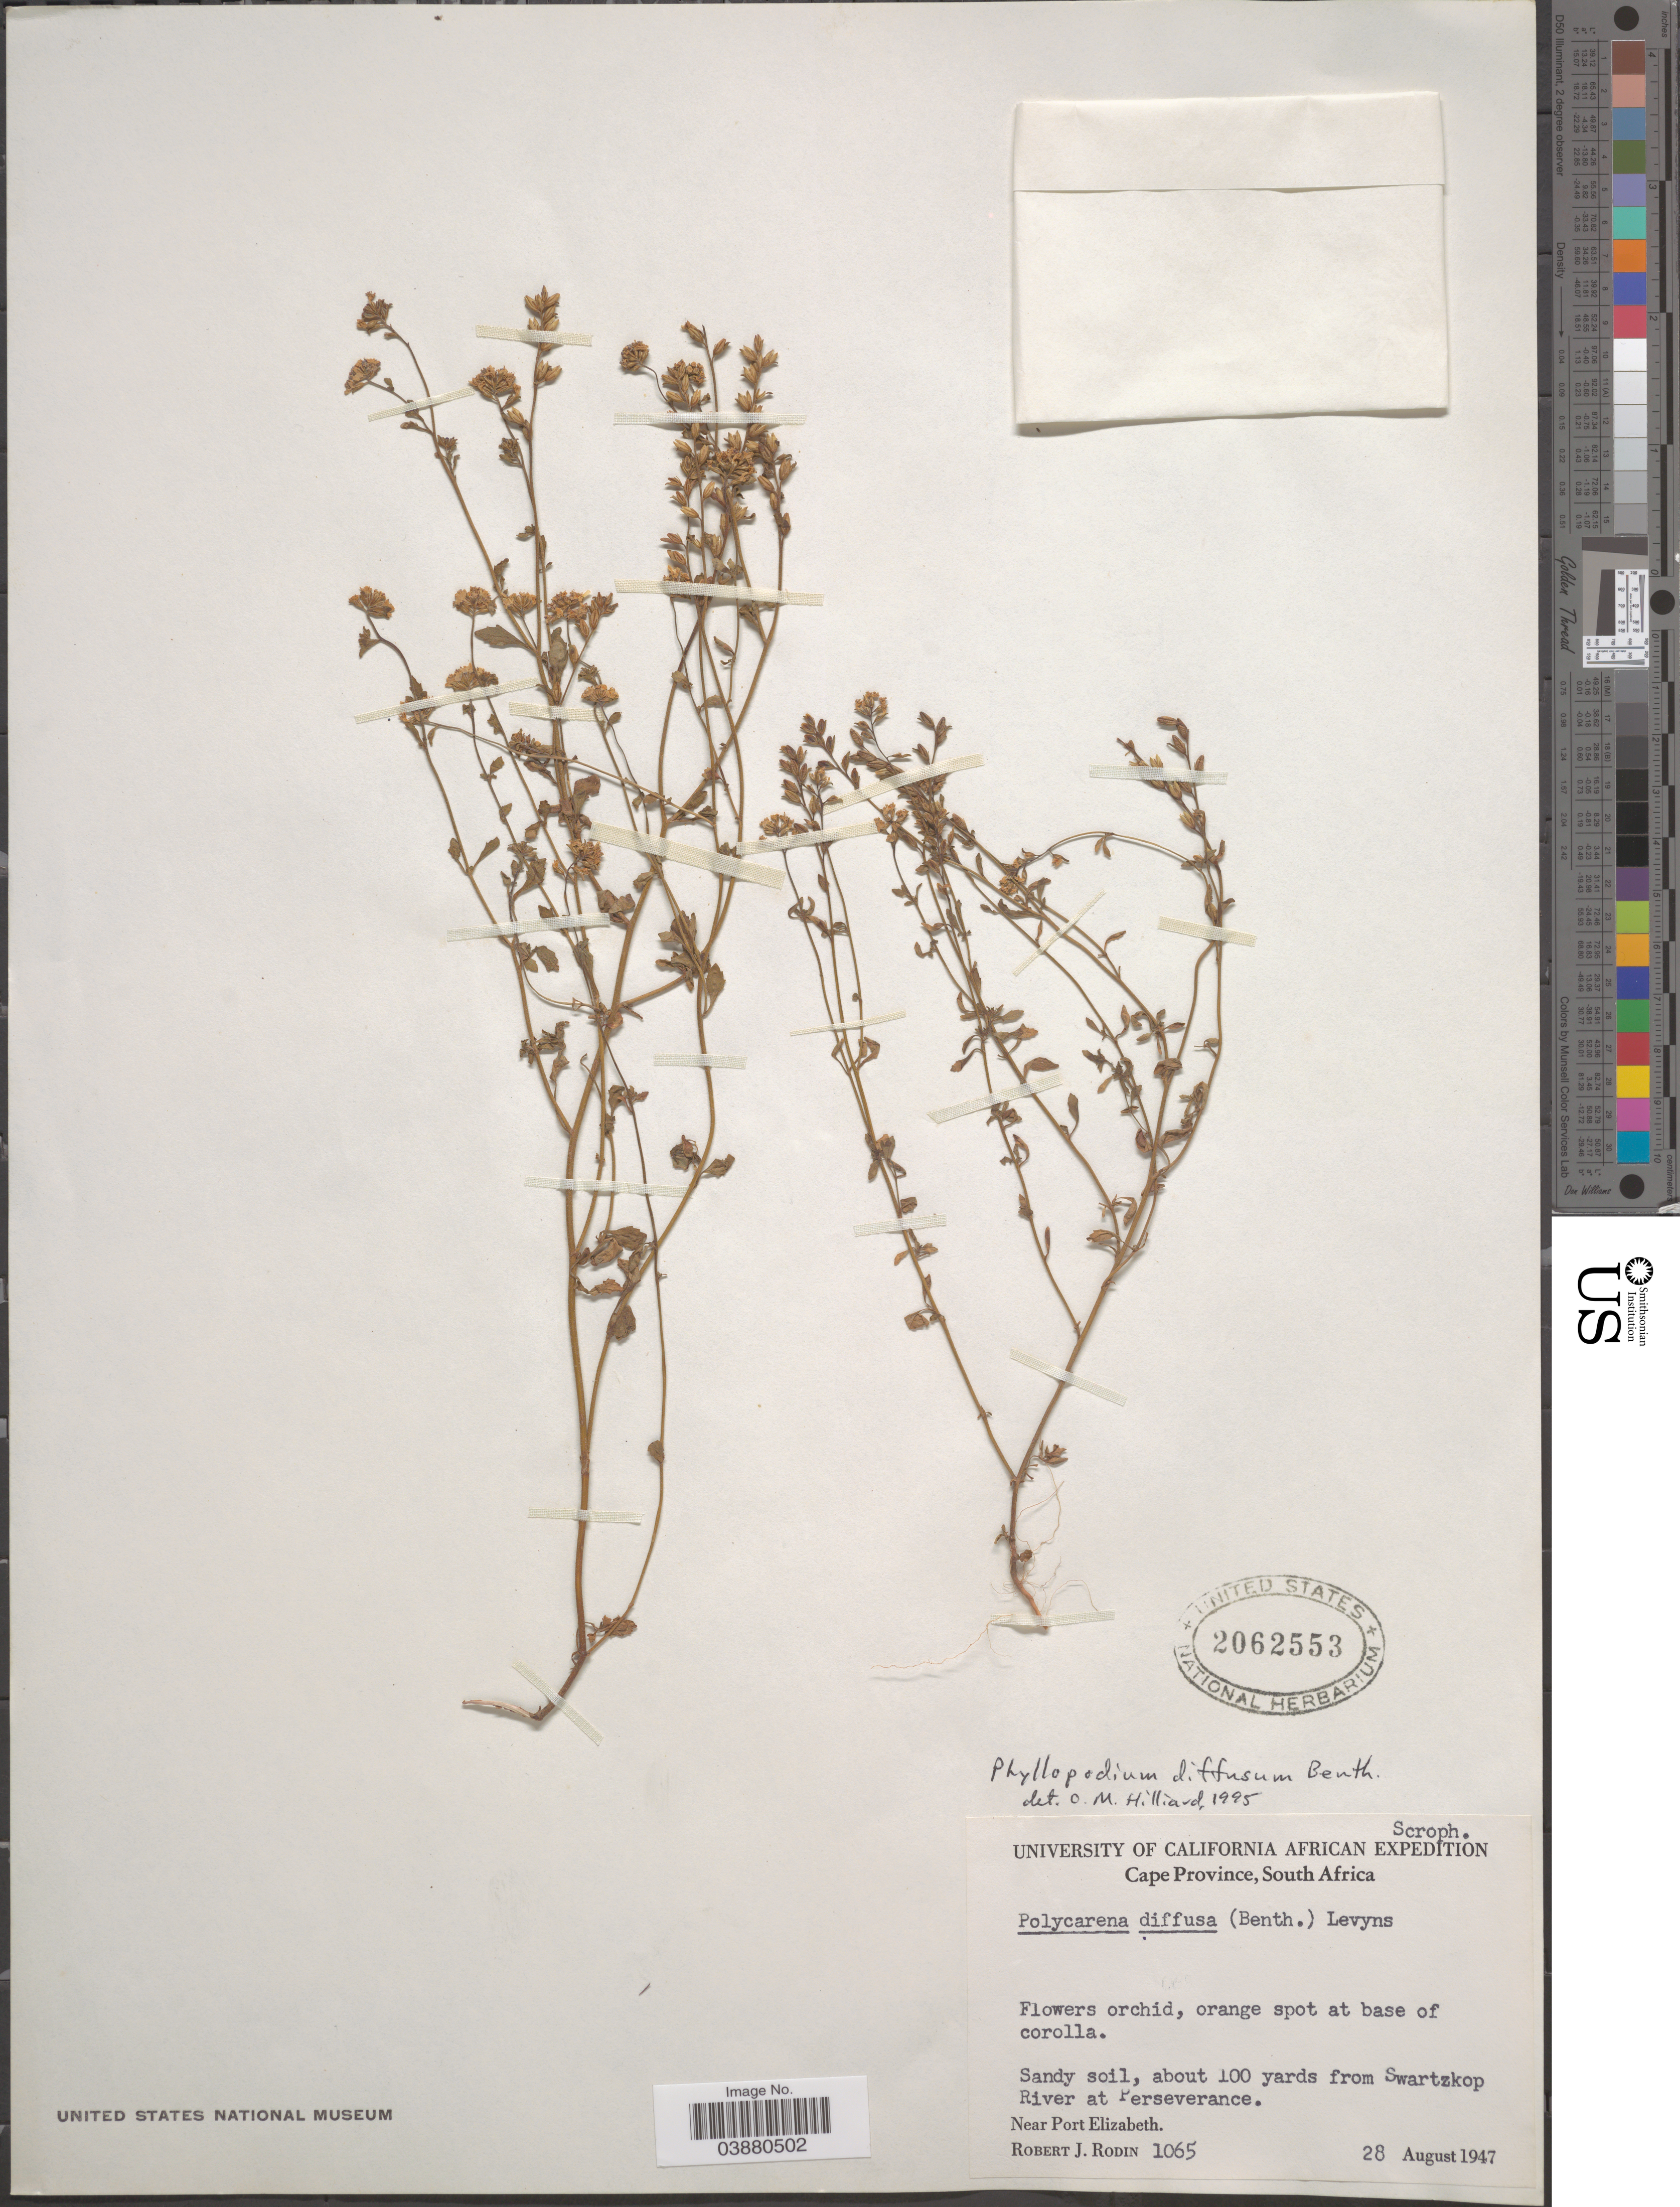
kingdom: Plantae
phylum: Tracheophyta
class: Magnoliopsida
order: Lamiales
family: Scrophulariaceae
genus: Phyllopodium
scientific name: Phyllopodium diffusum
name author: Benth.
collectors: R. J. Rodin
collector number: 1065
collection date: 1947-08-28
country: South Africa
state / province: Eastern Cape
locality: About 100 yards from Swartzkop River at Perseverance. Near Port Elizabeth.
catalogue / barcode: US 2062553